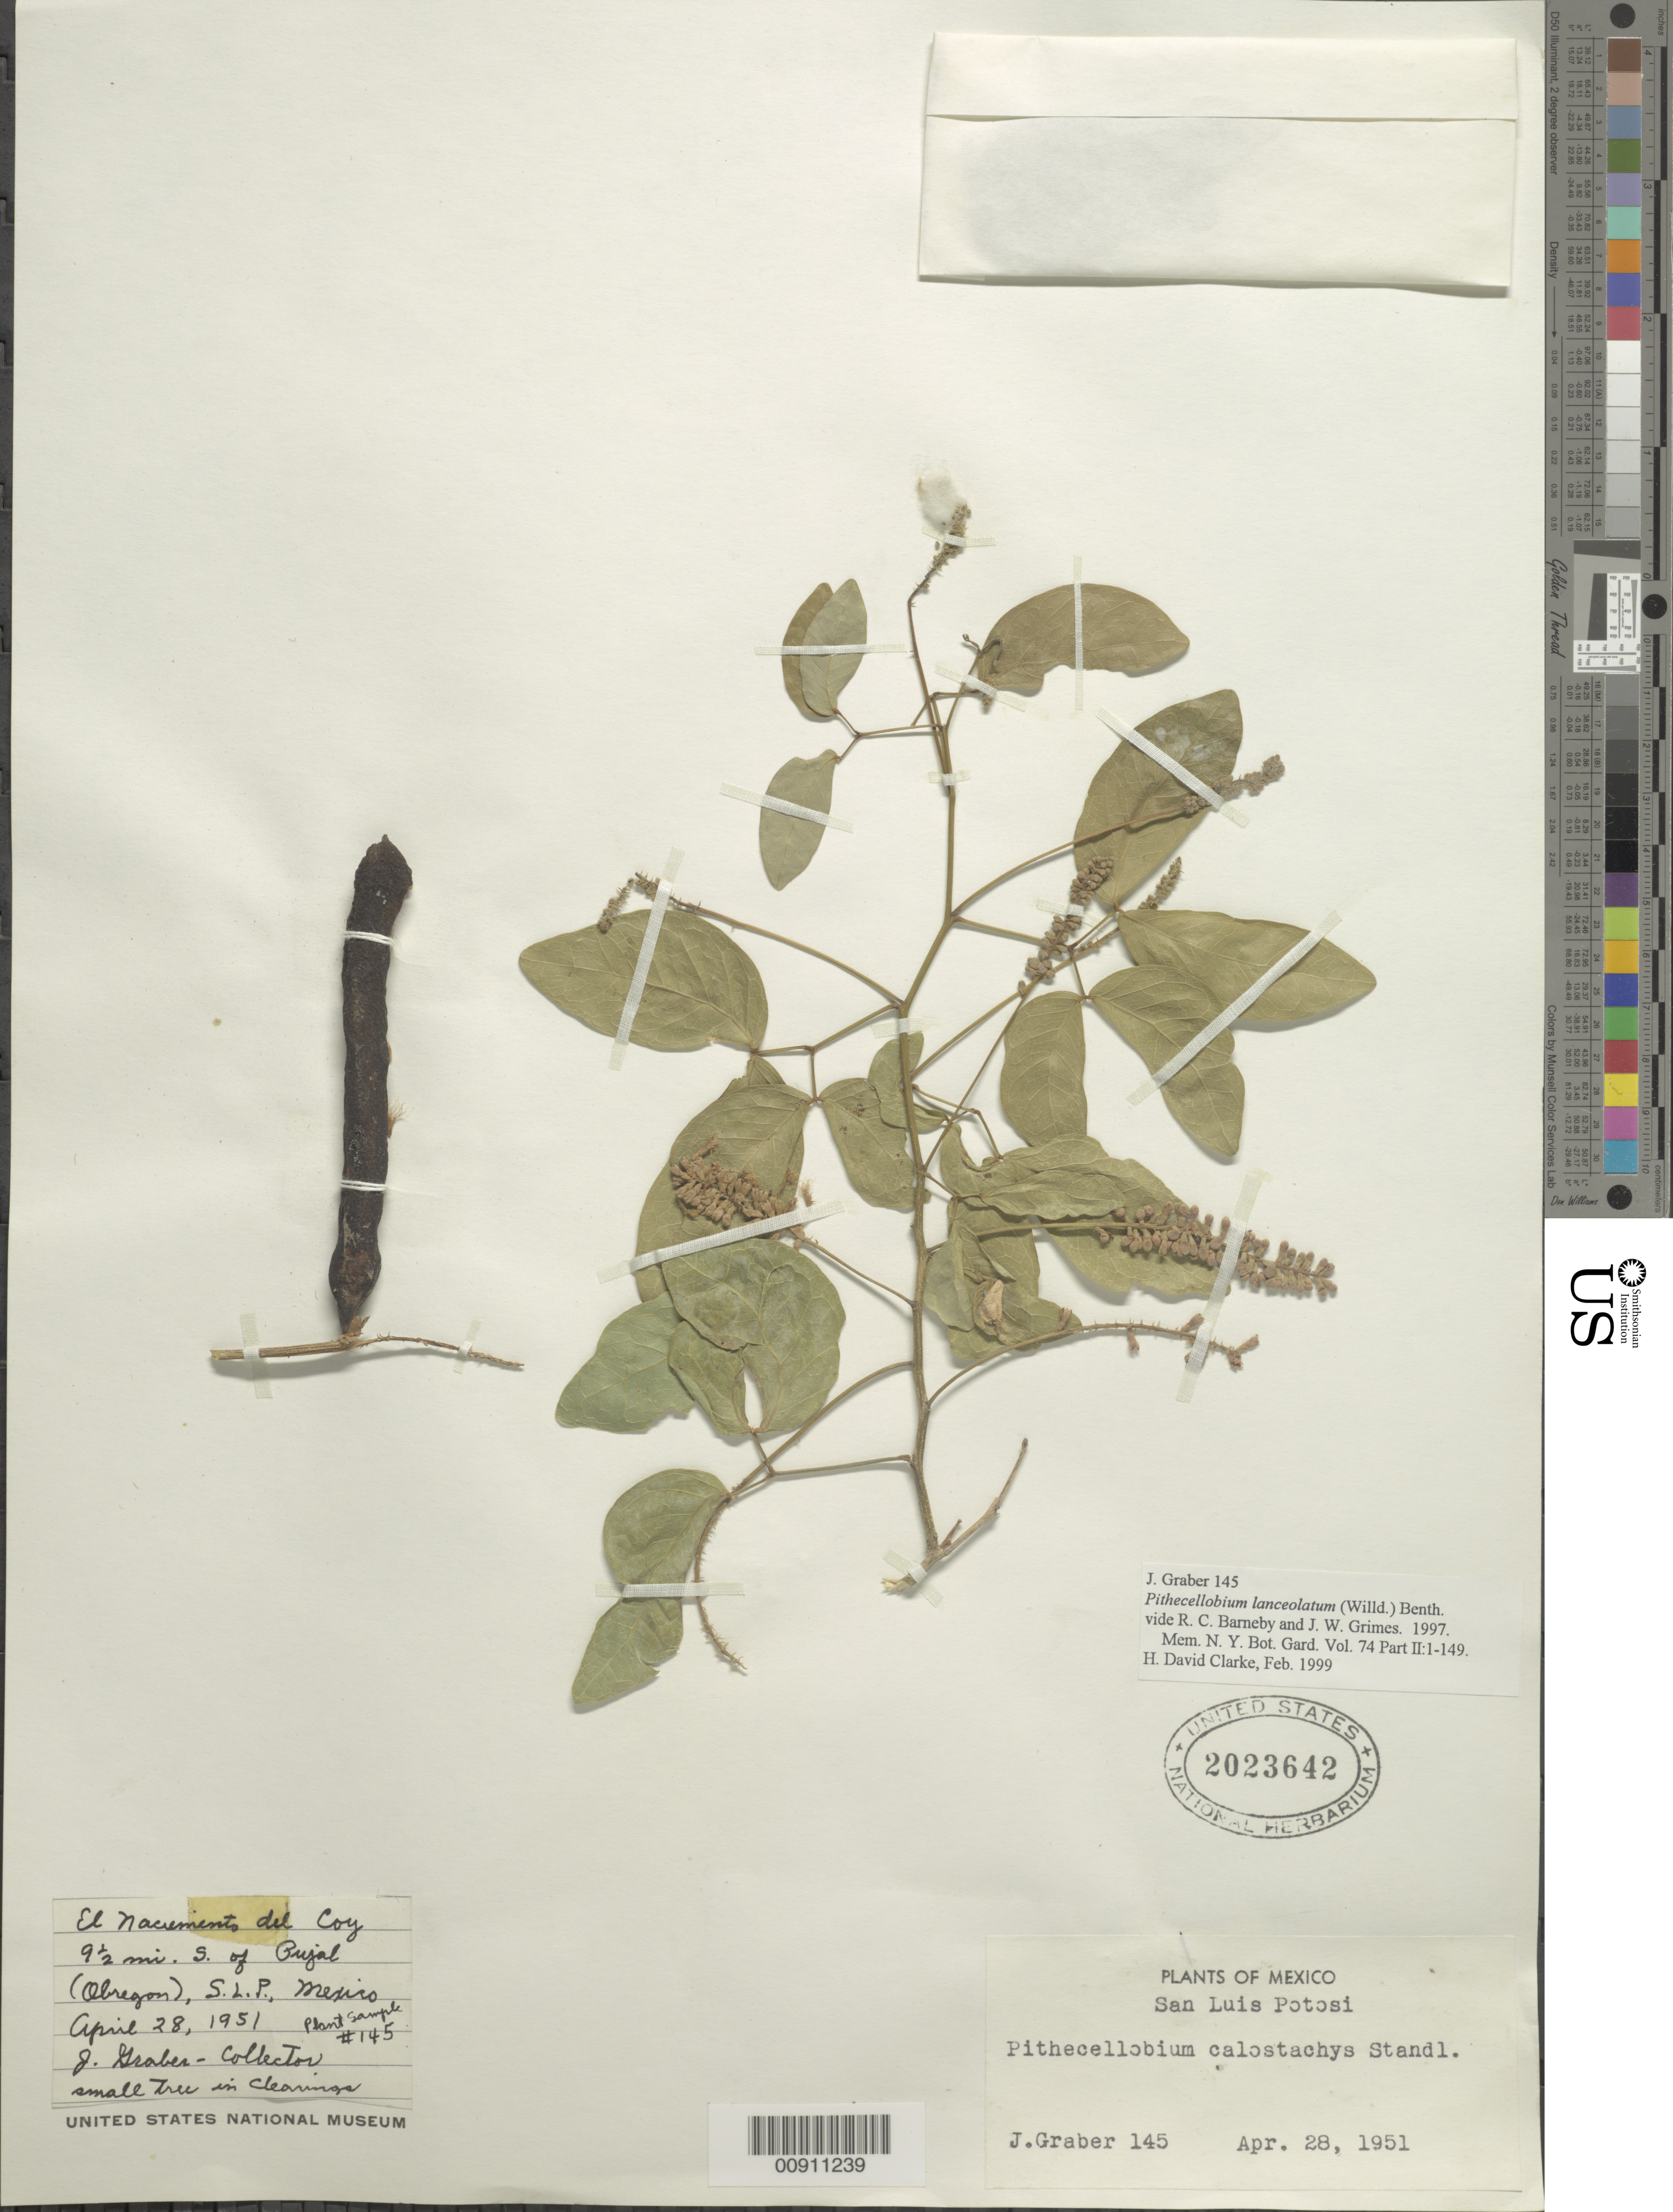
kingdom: Plantae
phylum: Tracheophyta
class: Magnoliopsida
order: Fabales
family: Fabaceae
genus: Pithecellobium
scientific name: Pithecellobium lanceolatum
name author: (Humb. & Bonpl. ex Willd.) Benth.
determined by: Clarke, H. D., University of North Carolina (Asheville)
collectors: J. Graber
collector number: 145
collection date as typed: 28 Apr 1951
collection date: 1951-04-28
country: Mexico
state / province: San Luis Potosí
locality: El Nacimiento del Coy 9½ mi. S of Pujal (Obregon), San Luis Potosí.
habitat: In clearings.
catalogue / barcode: US 2023642